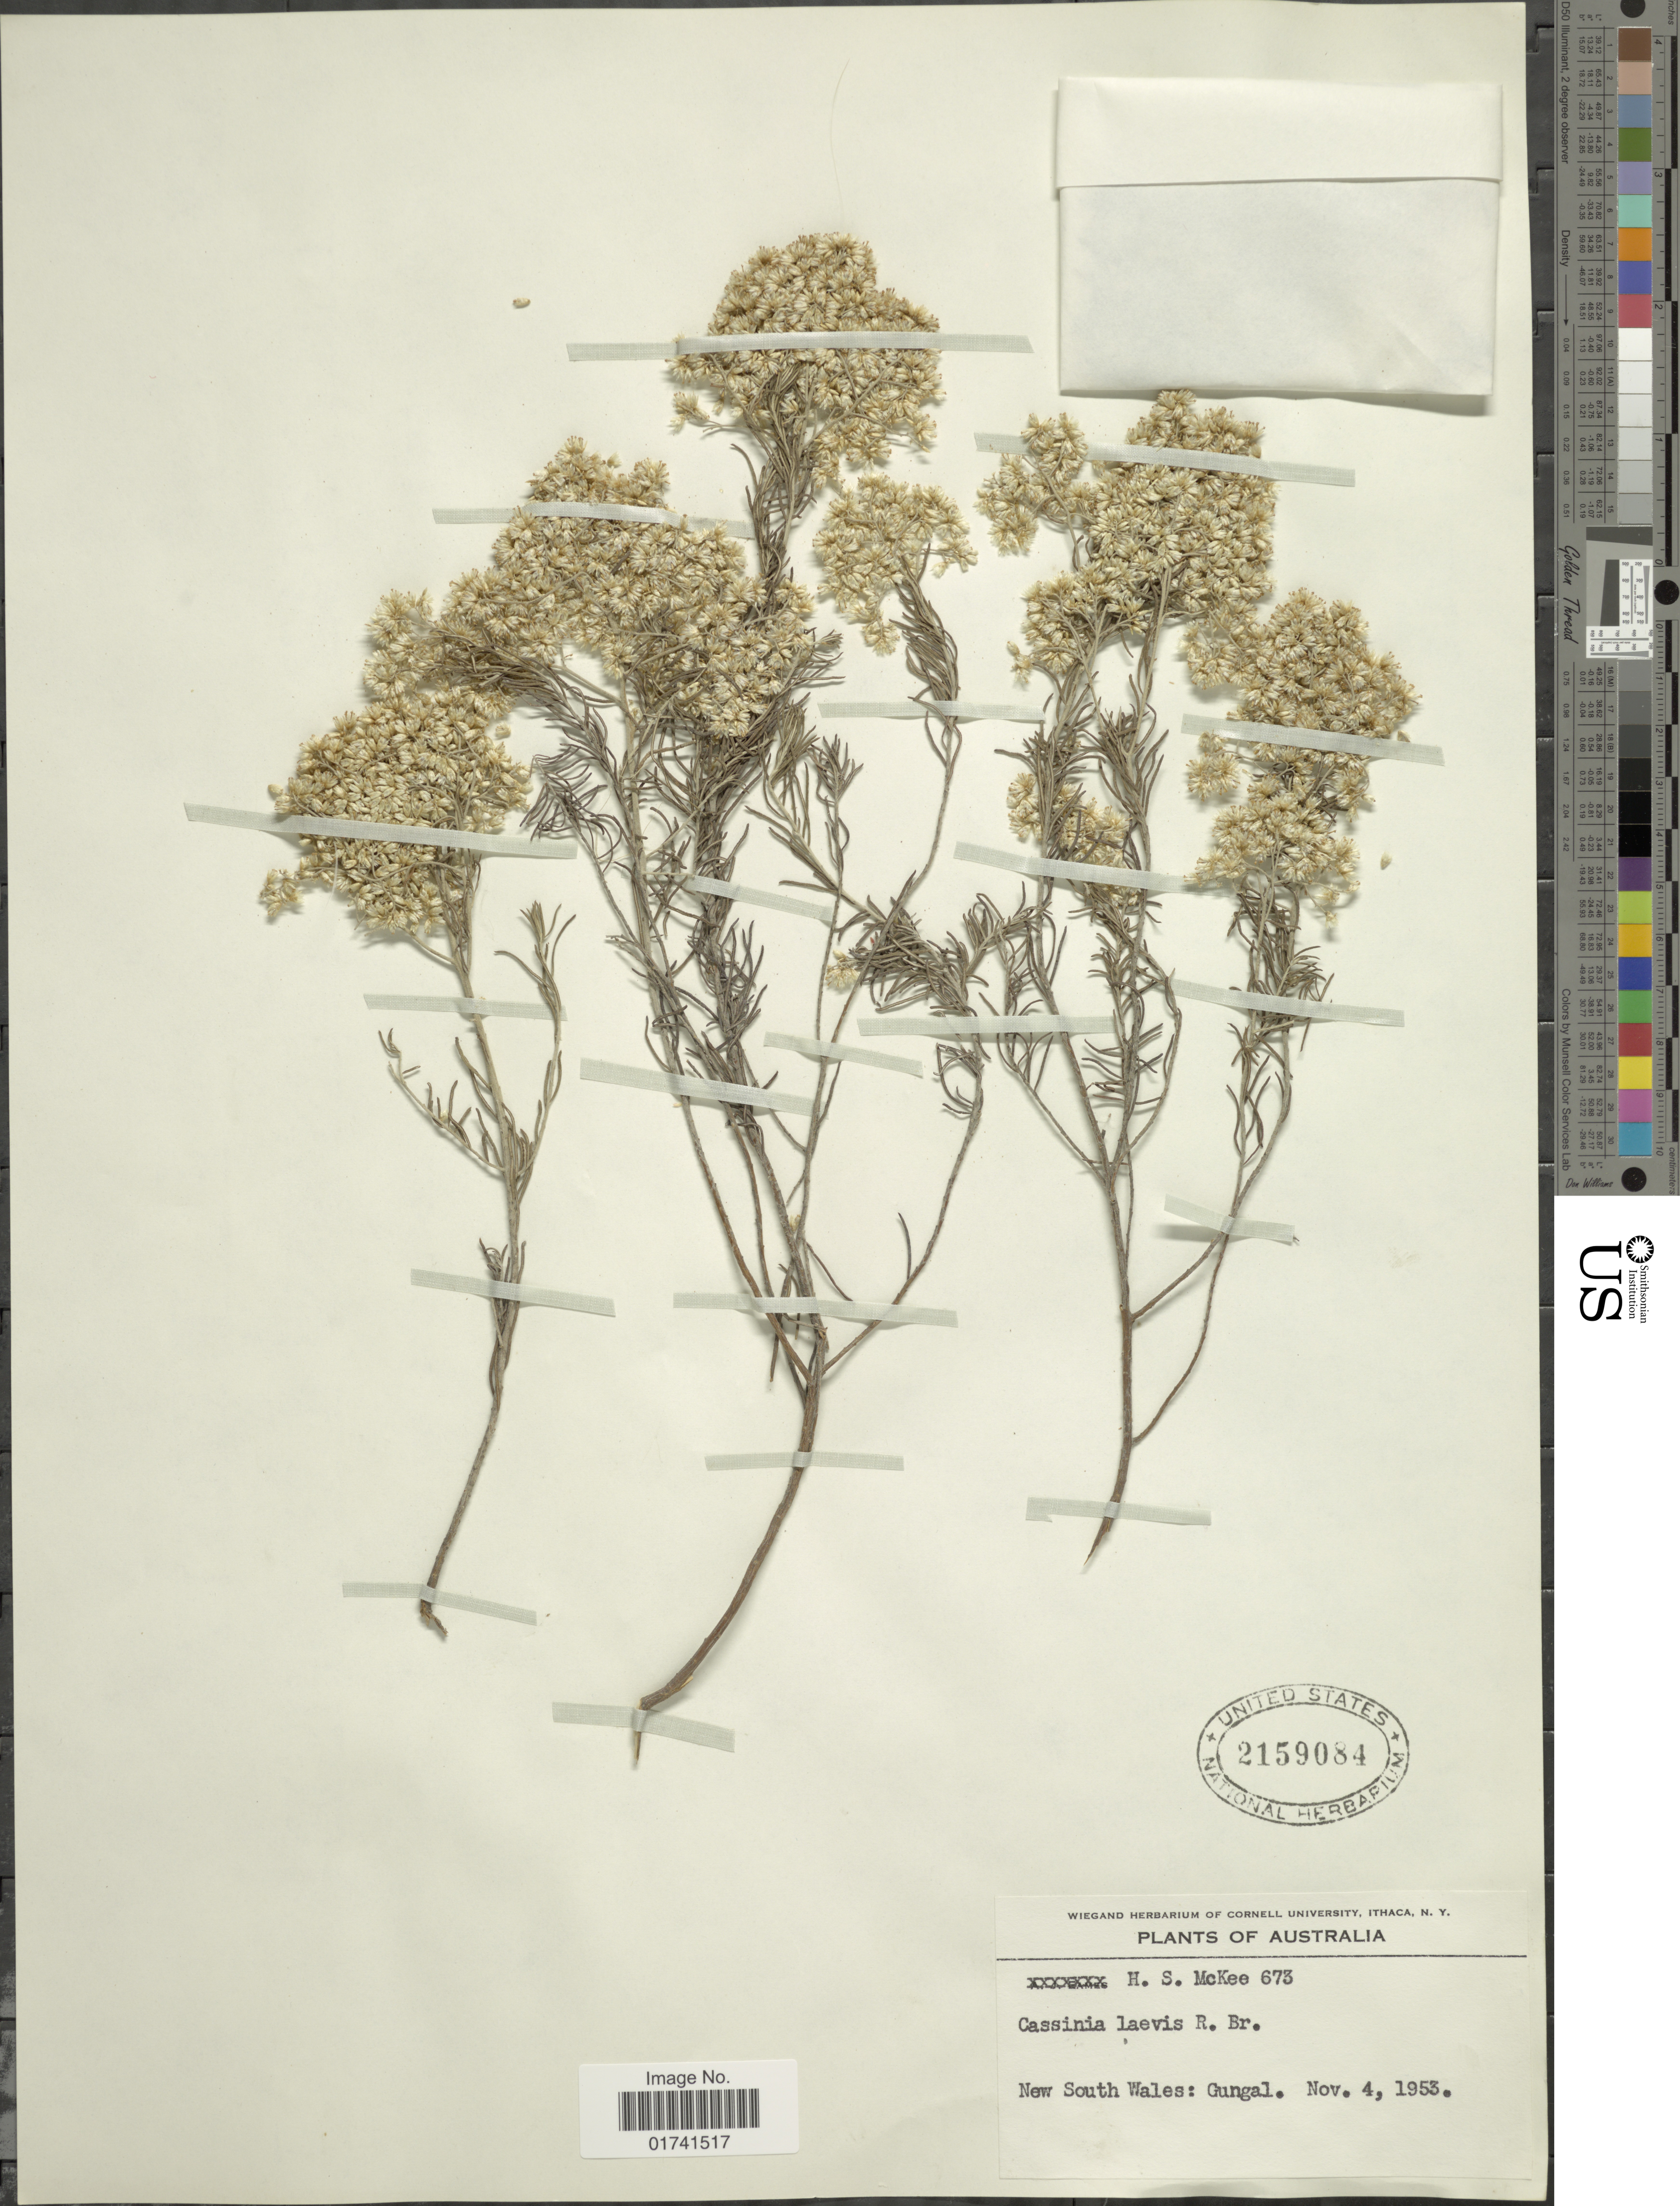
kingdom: Plantae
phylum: Tracheophyta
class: Magnoliopsida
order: Asterales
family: Asteraceae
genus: Cassinia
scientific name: Cassinia laevis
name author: R. Br.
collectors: H. S. McKee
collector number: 673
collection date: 1953-11-04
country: Australia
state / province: New South Wales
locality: Gungal.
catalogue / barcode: US 2159084